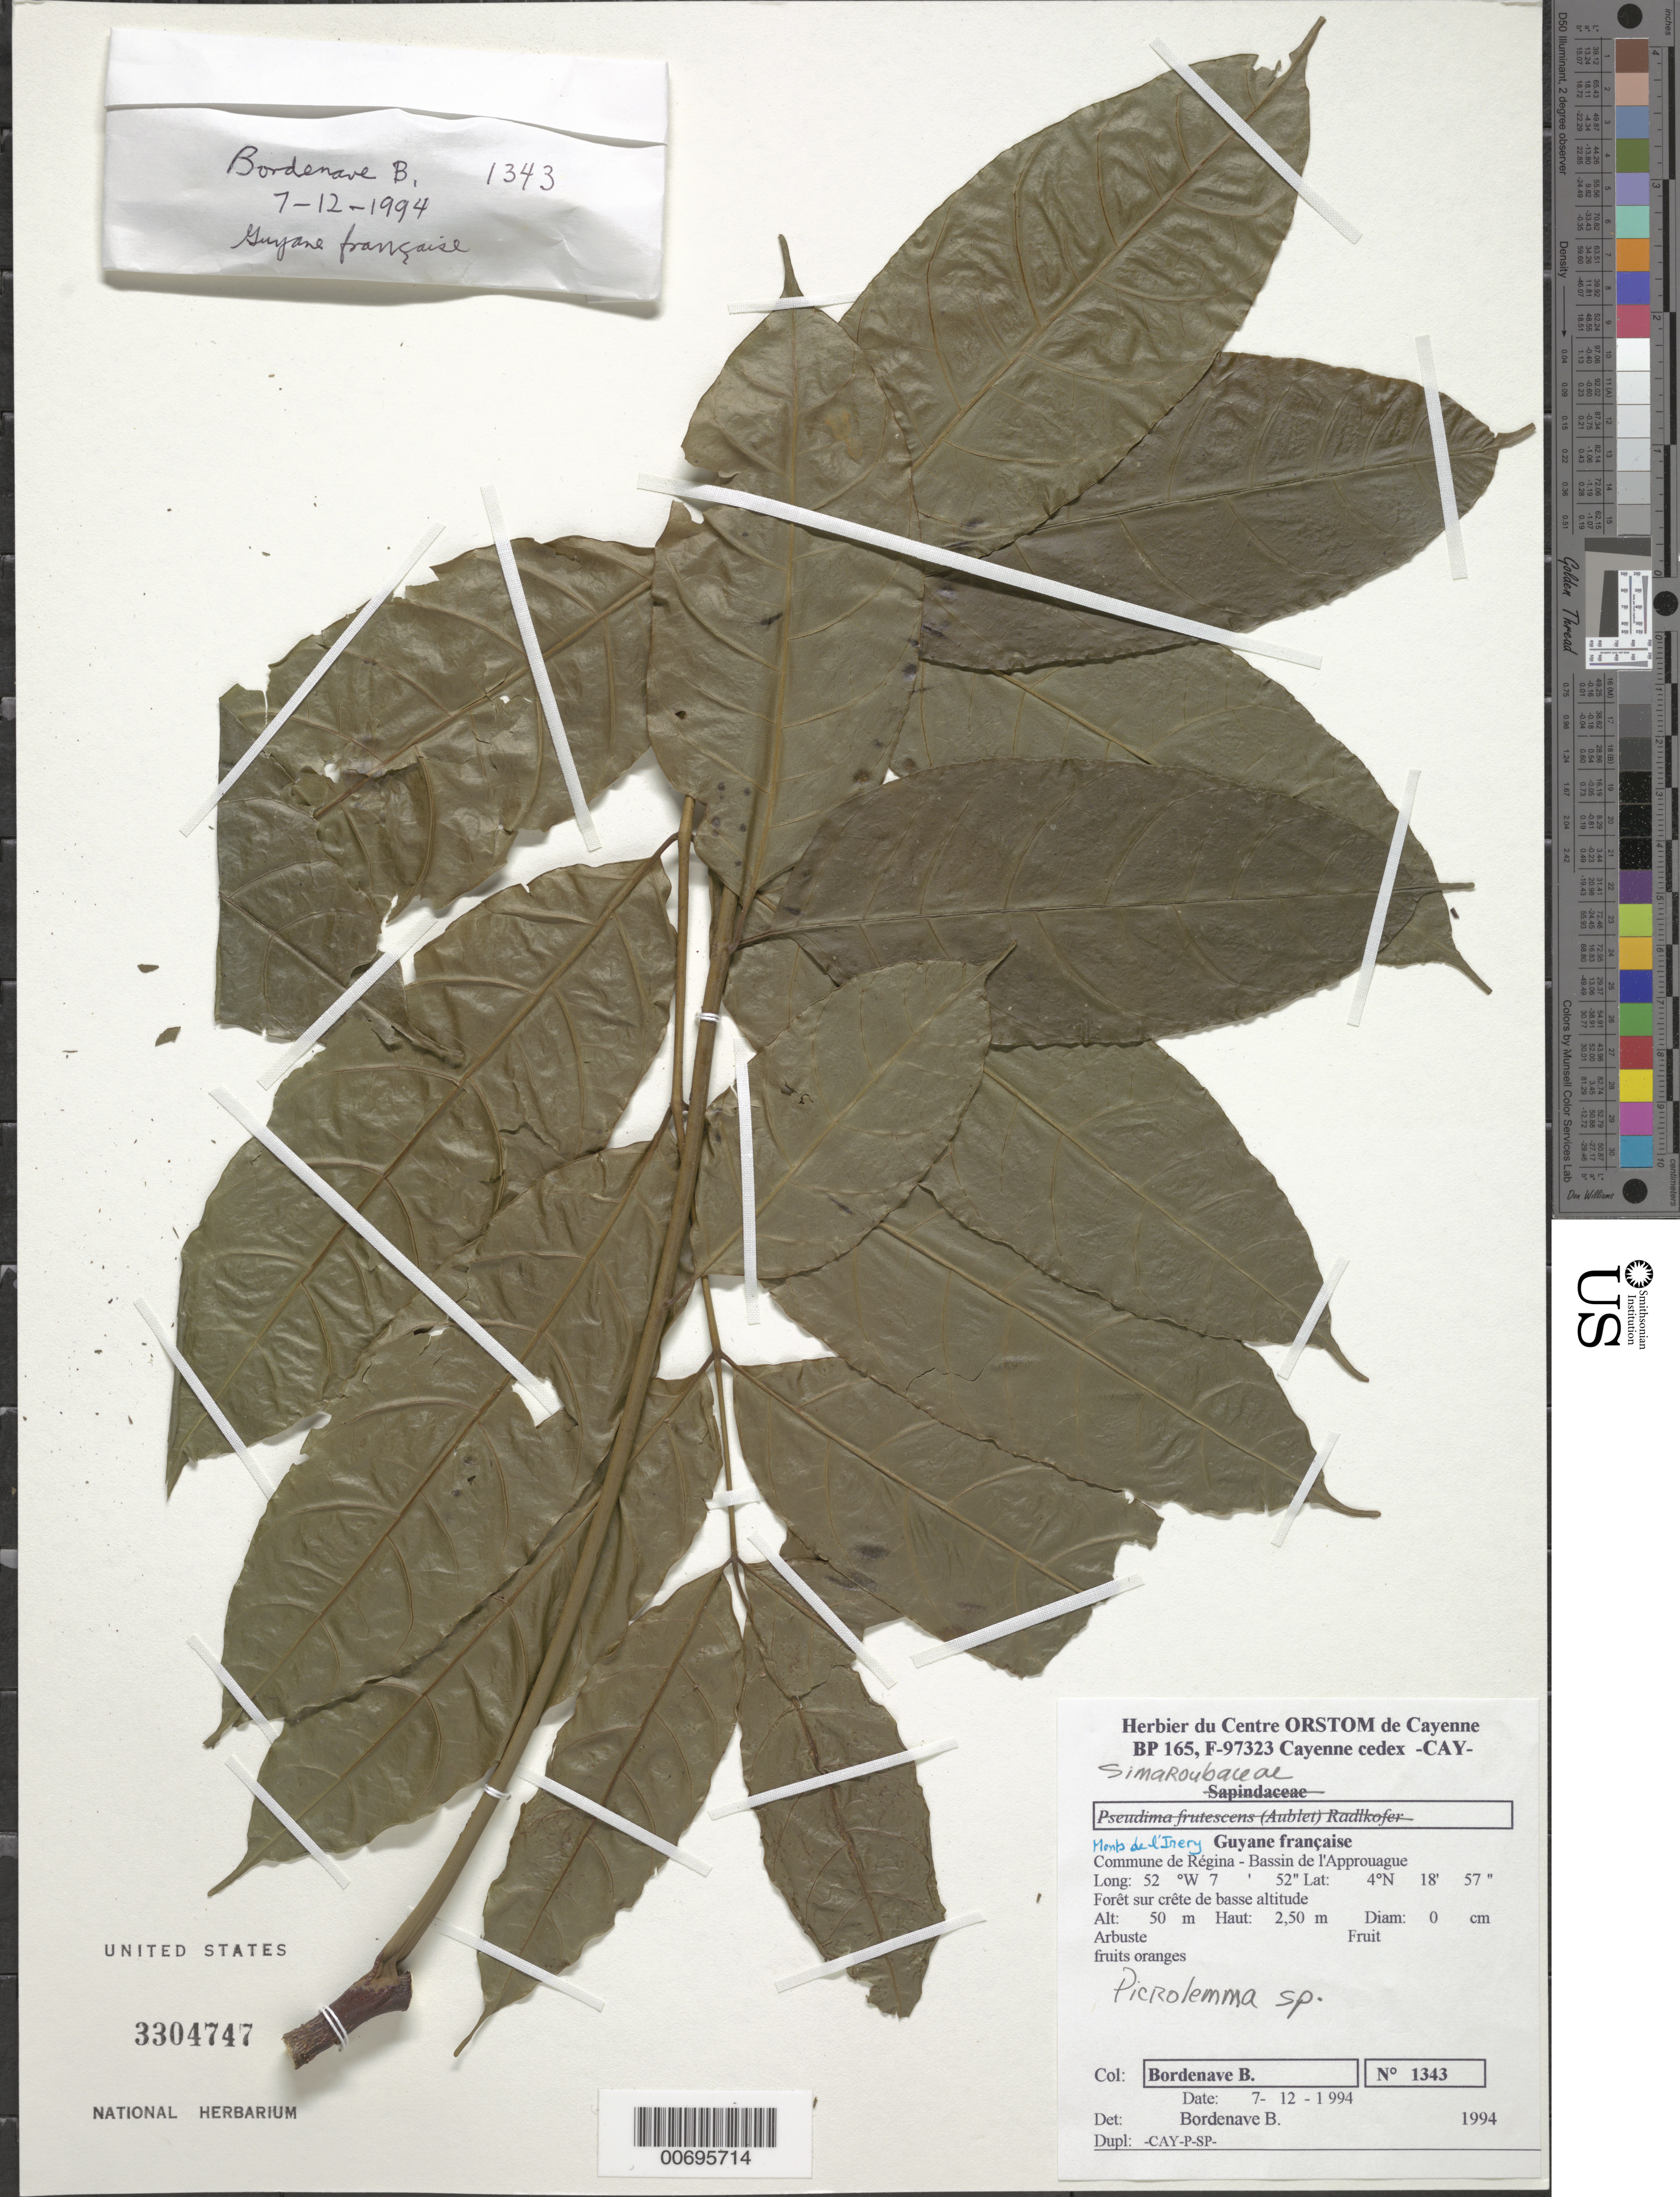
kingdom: Plantae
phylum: Tracheophyta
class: Magnoliopsida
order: Sapindales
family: Simaroubaceae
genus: Picrolemma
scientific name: Picrolemma sp.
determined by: Bordenave, B.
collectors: B. Bordenave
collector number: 1343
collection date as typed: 7-Dec-94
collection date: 1994-12-07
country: French Guiana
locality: Commune de Régina, Bassin de l'Approuague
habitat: Low altitude forest on ridge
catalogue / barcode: US 3304747